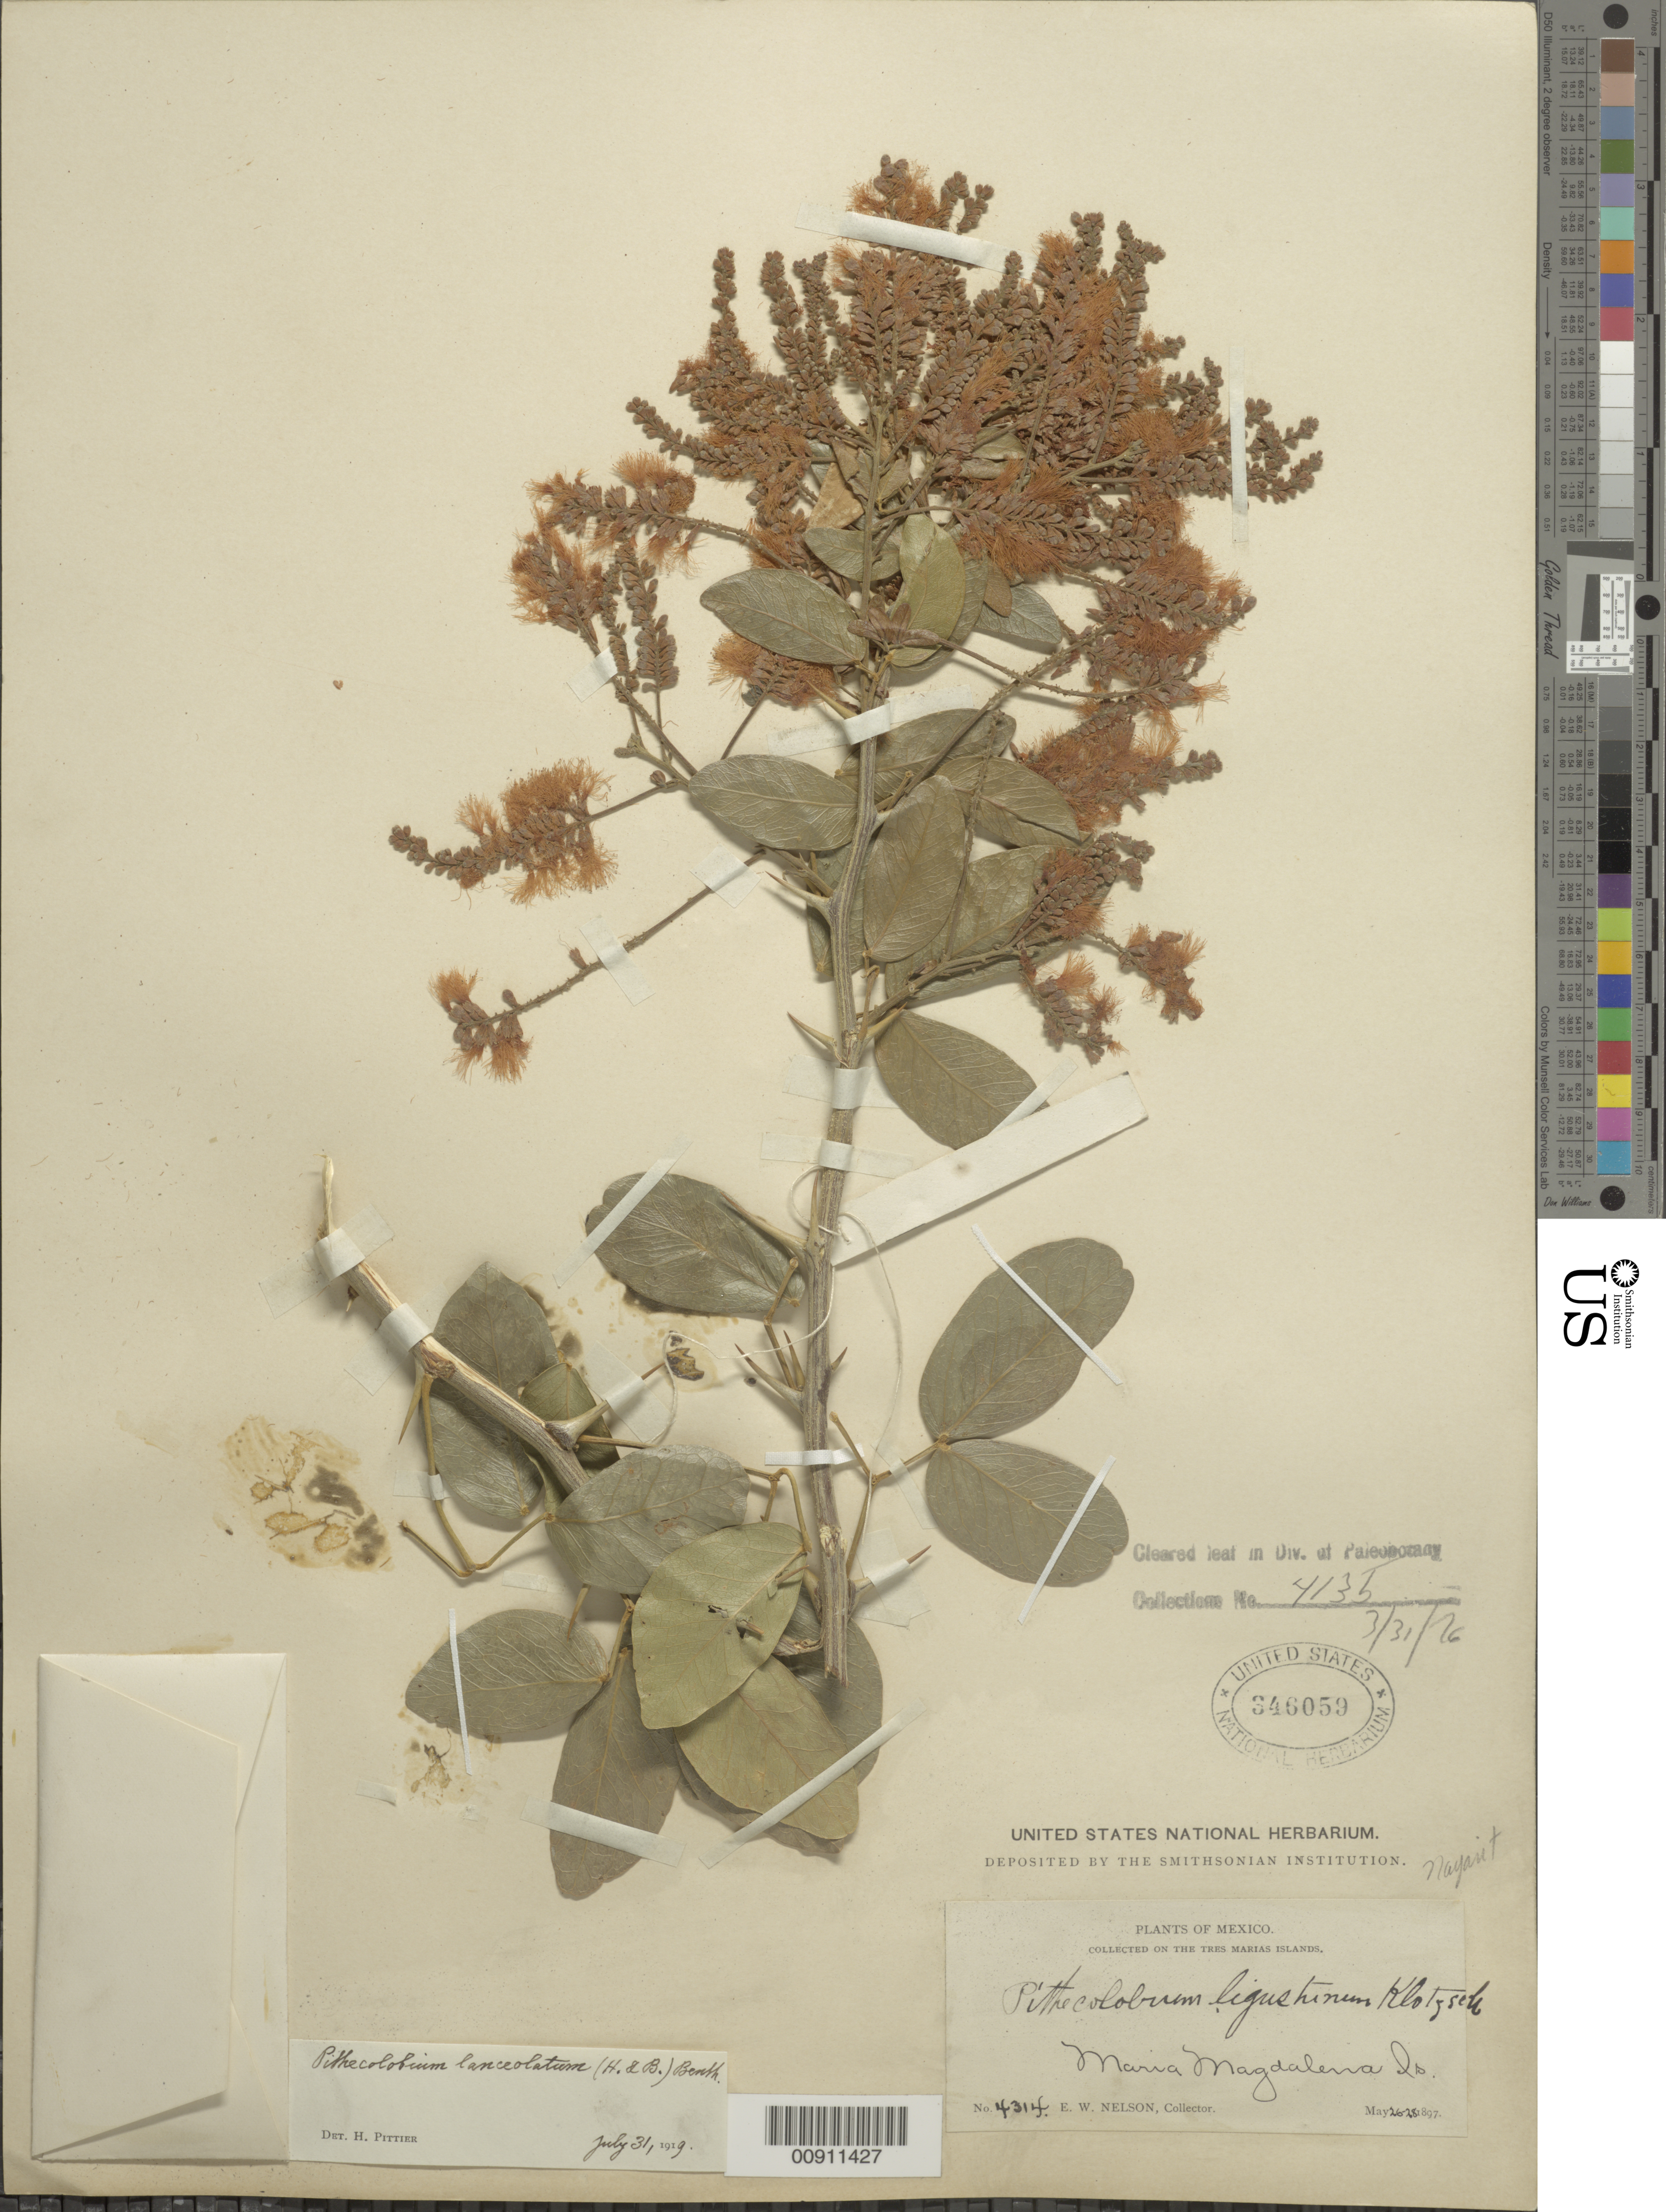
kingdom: Plantae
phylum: Tracheophyta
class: Magnoliopsida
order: Fabales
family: Fabaceae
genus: Pithecellobium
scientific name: Pithecellobium lanceolatum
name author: (Humb. & Bonpl. ex Willd.) Benth.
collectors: E. W. Nelson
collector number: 4314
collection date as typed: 26 May 1897 to 28 May 1897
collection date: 1897-05-26/1897-05-28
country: Mexico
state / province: Nayarit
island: Maria Magdalena I.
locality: Maria Magdalena Is. on the Tres Marias Islands.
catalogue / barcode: US 346059